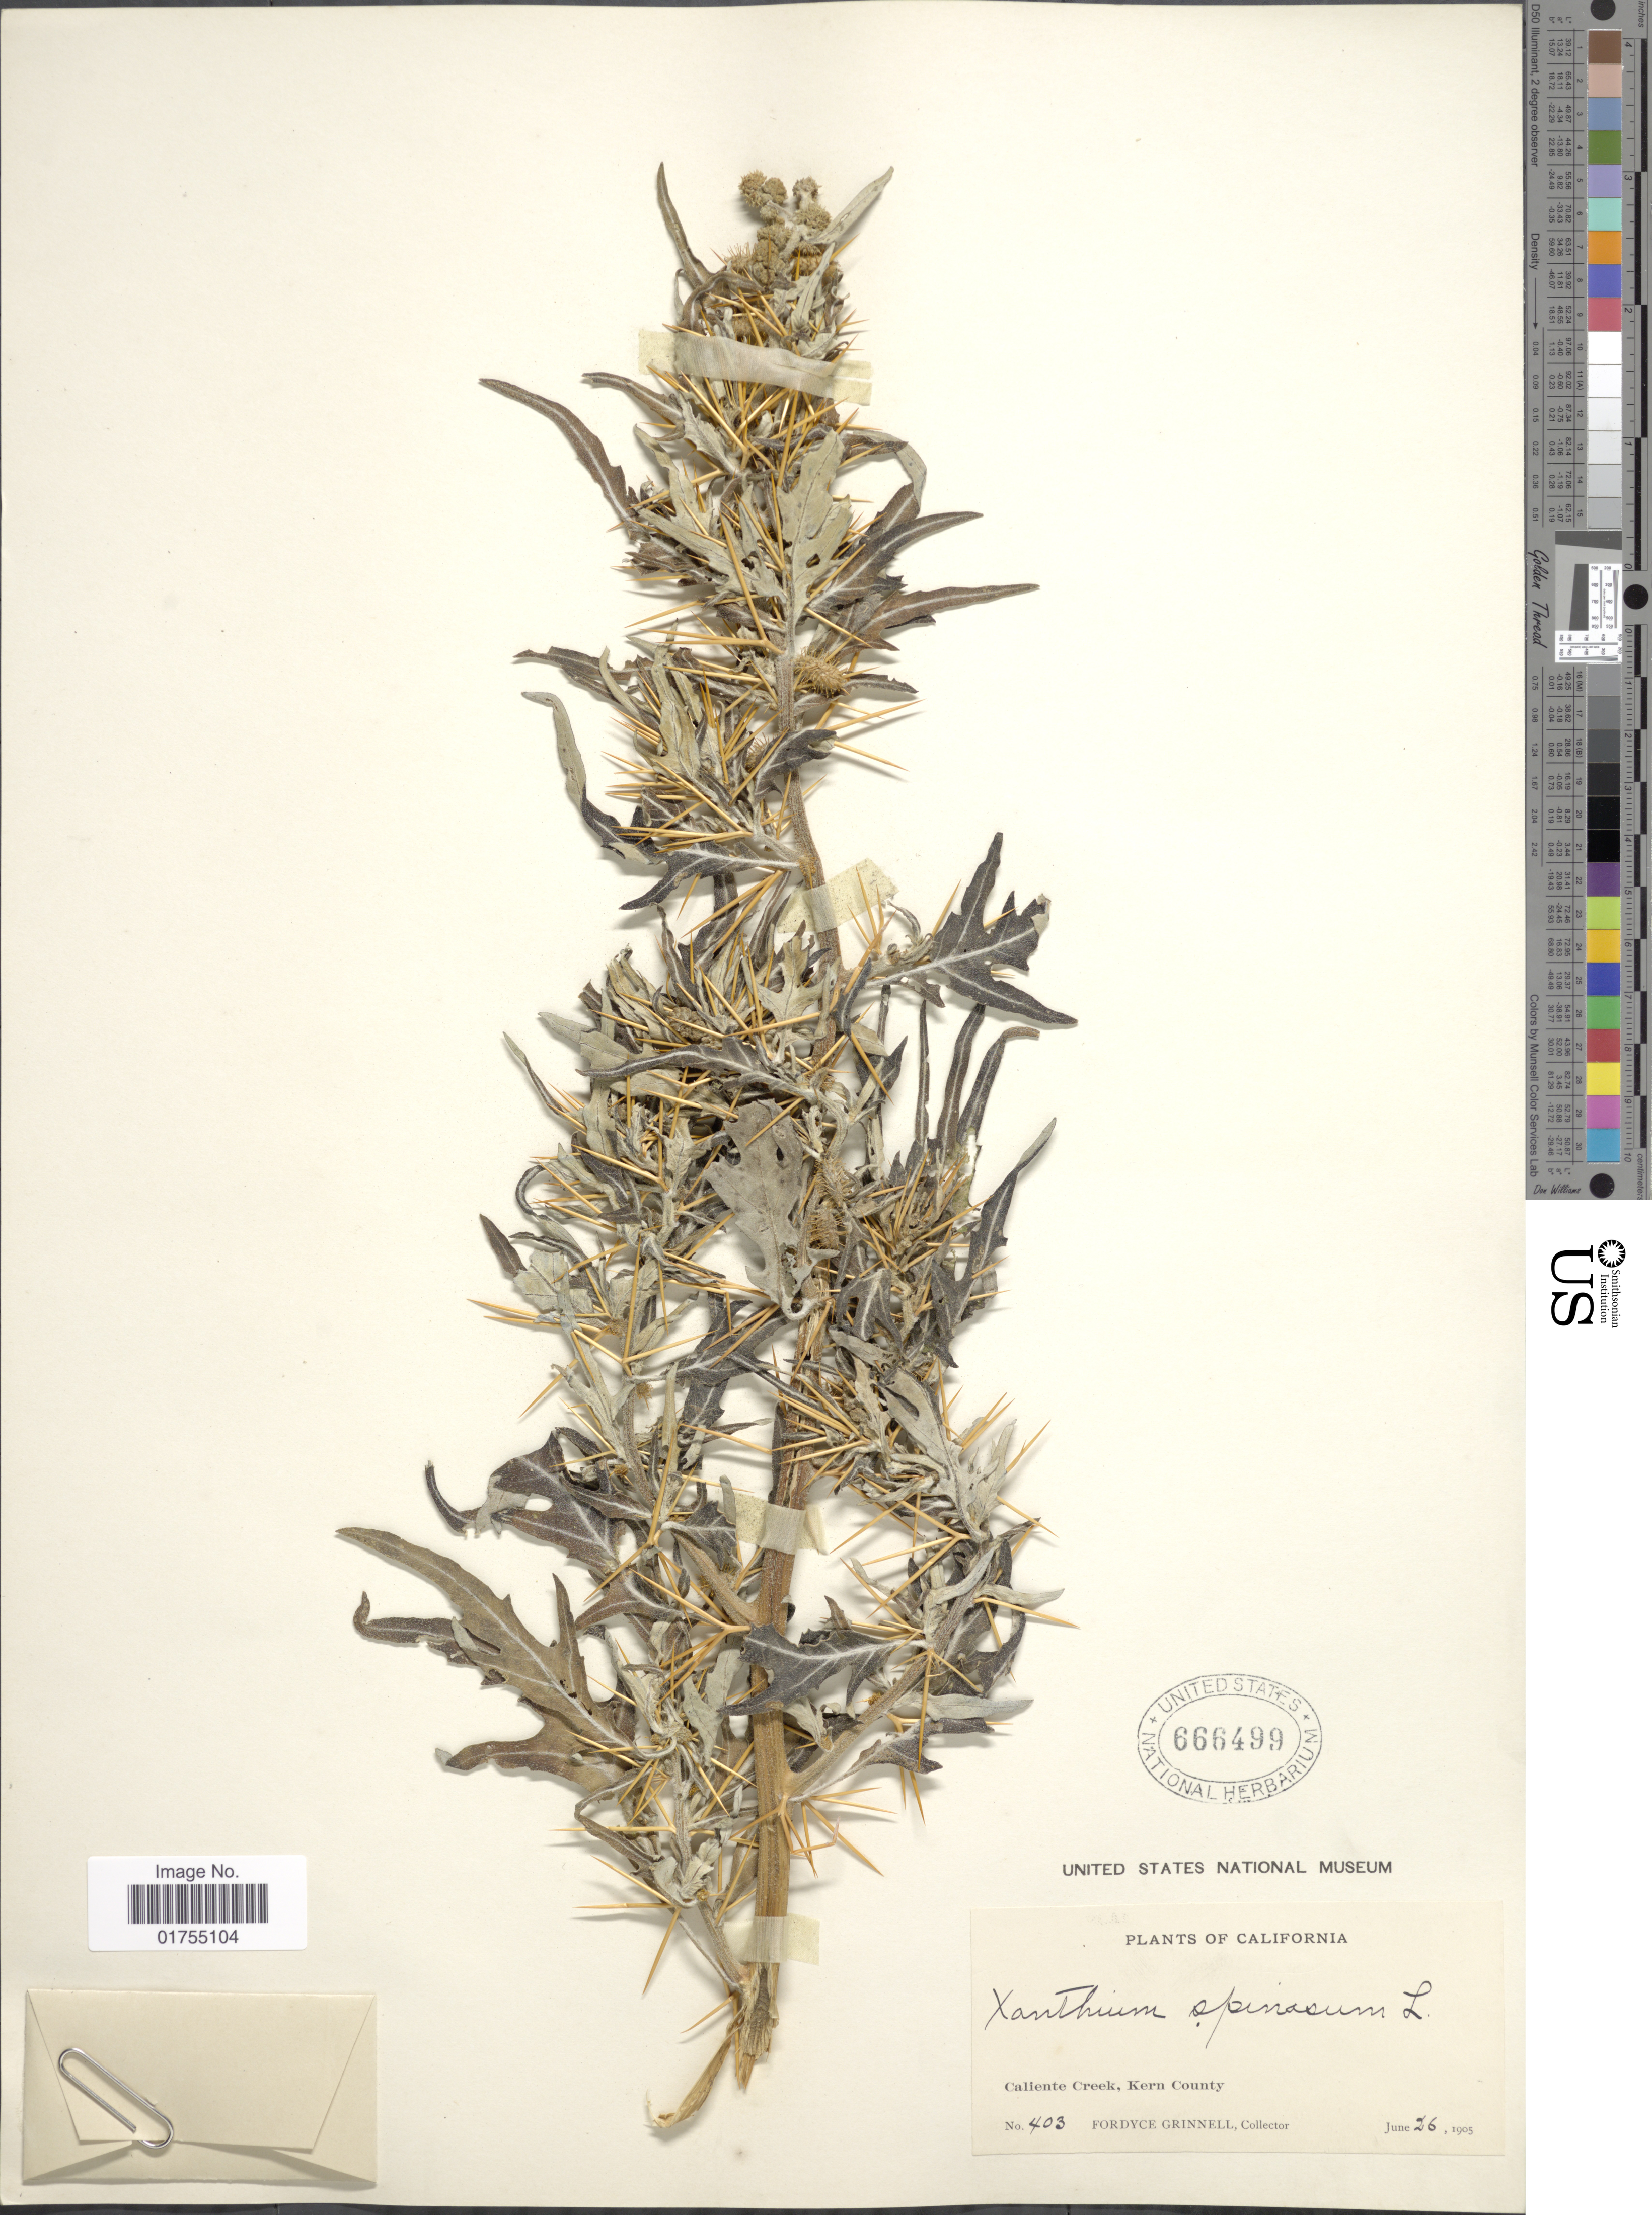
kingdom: Plantae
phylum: Tracheophyta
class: Magnoliopsida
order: Asterales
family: Asteraceae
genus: Xanthium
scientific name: Xanthium spinosum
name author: L.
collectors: F. Grinnell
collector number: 403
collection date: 1905-06-26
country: United States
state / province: California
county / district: Kern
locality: Caliente Creek, Kern County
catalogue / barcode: US 666499